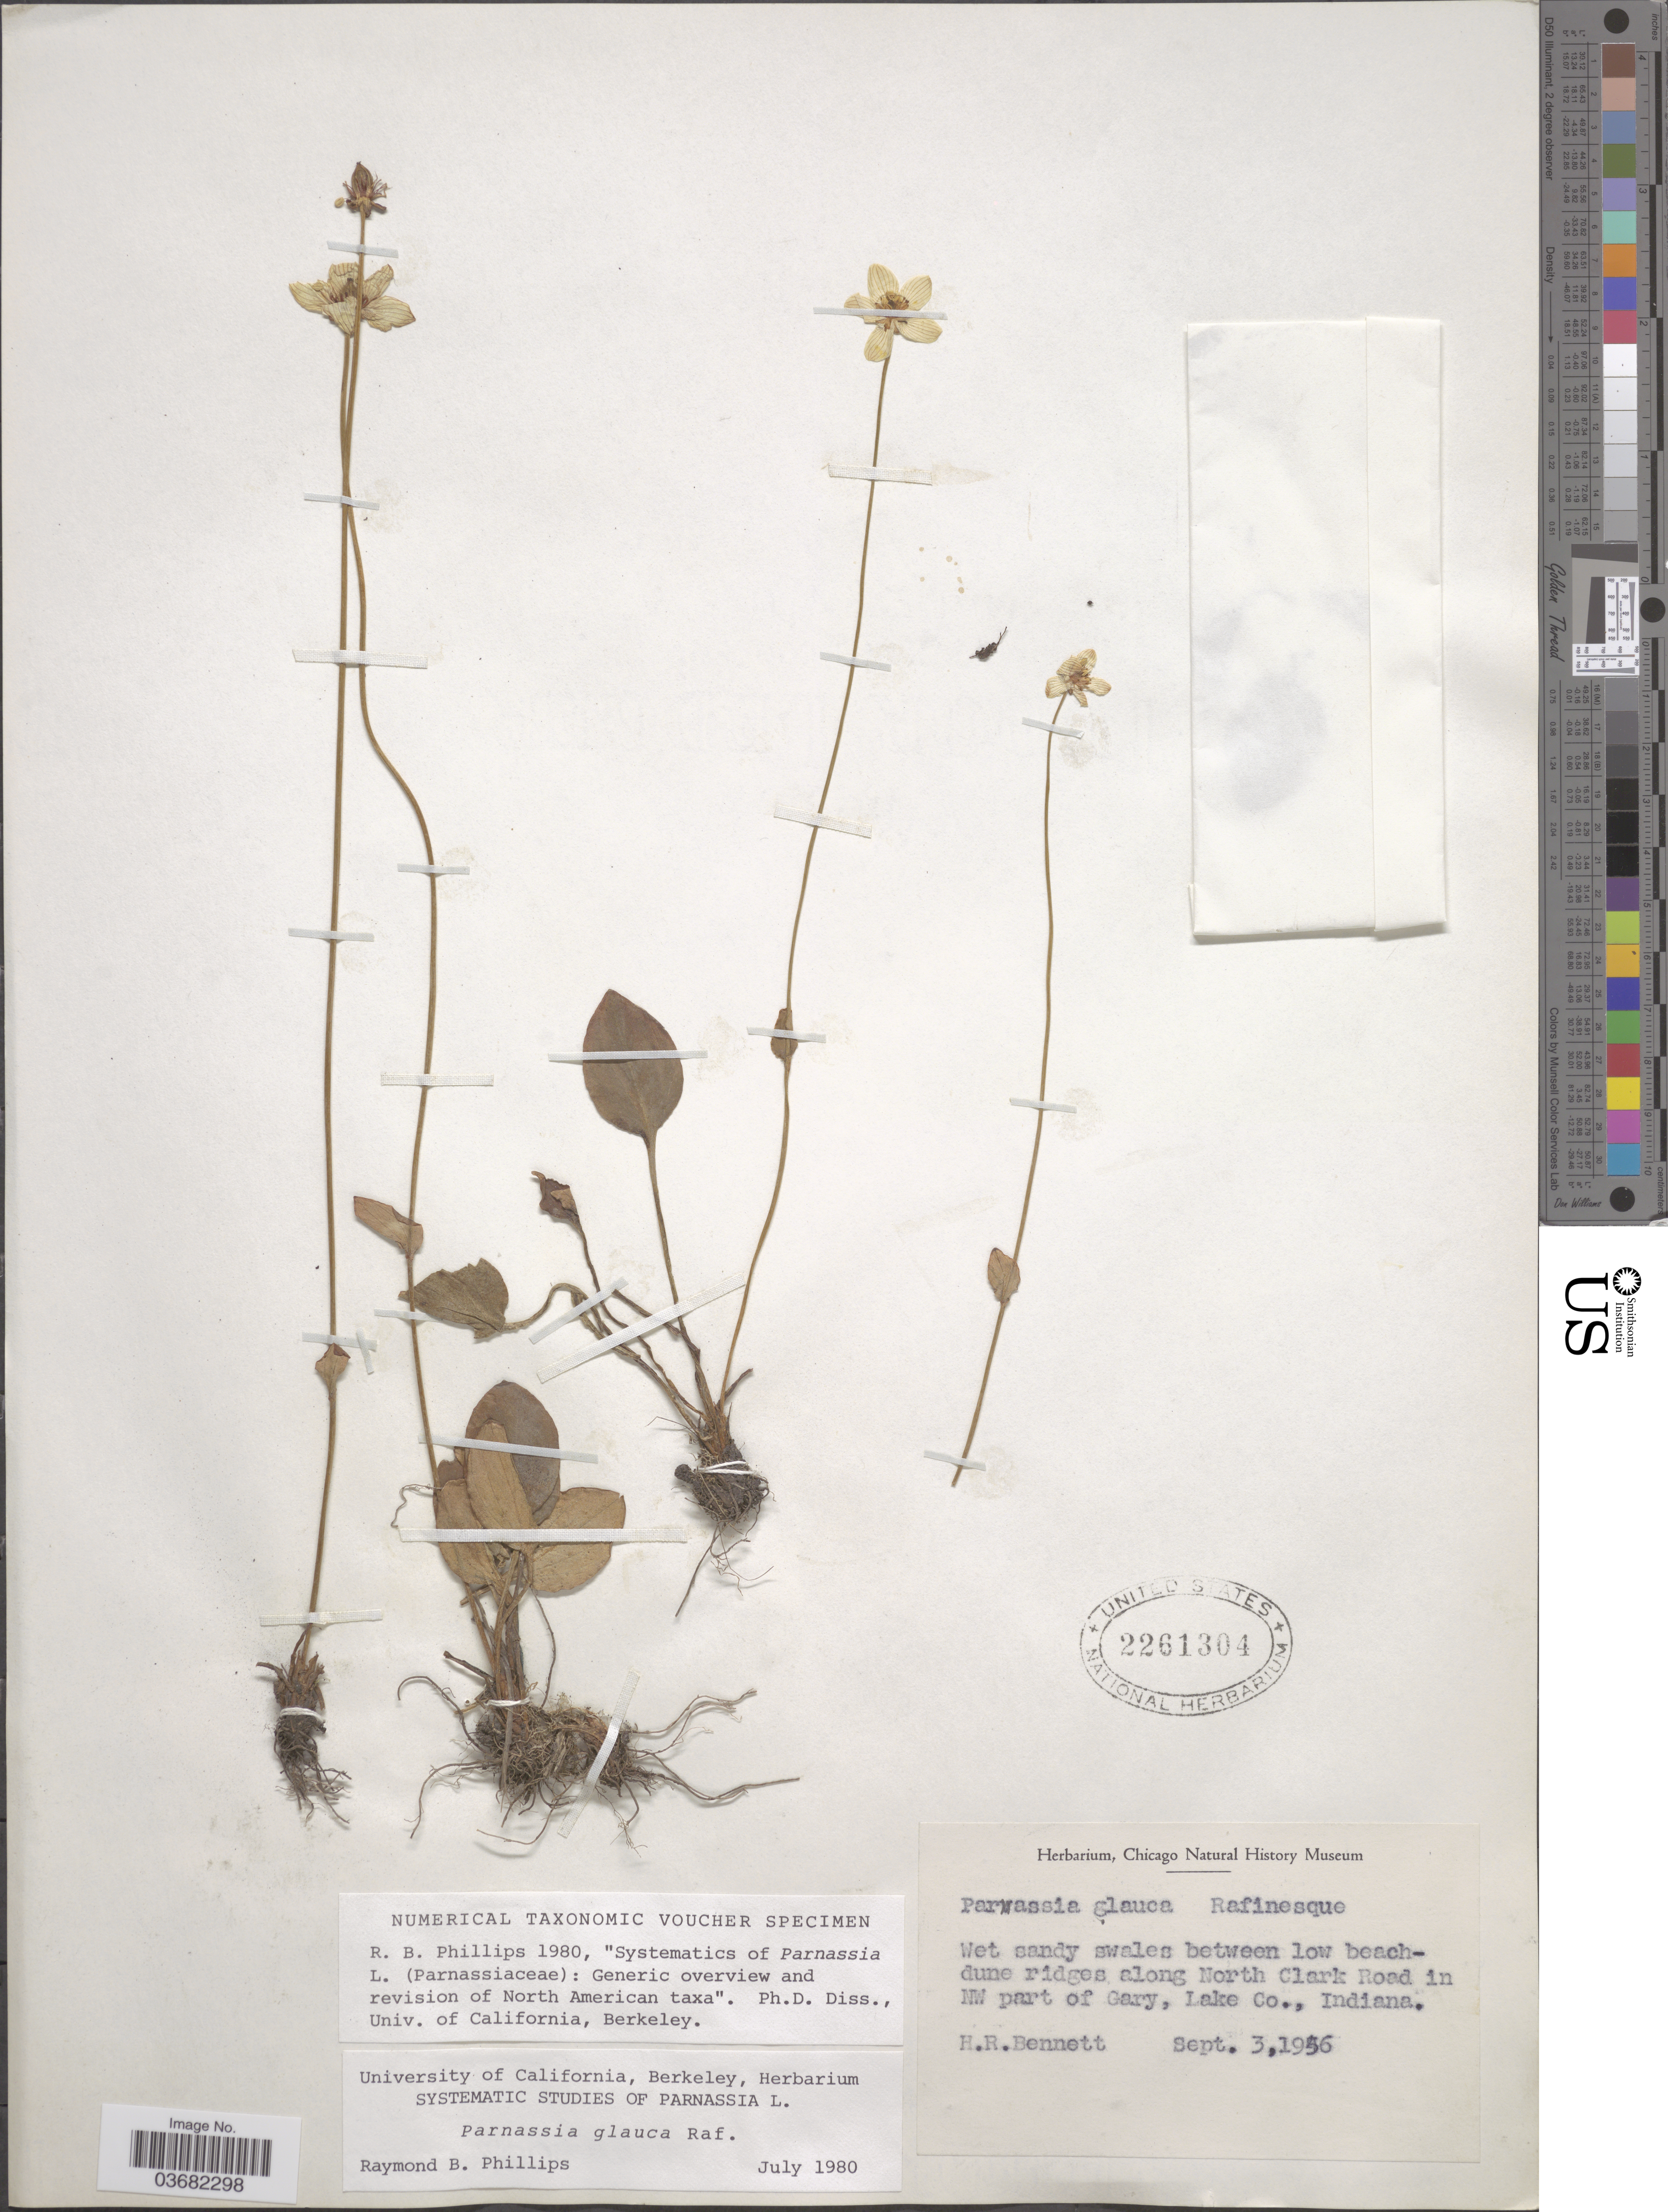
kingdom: Plantae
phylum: Tracheophyta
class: Magnoliopsida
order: Celastrales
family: Parnassiaceae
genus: Parnassia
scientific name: Parnassia glauca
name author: Raf.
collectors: H. R. Bennett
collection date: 1956-09-03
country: United States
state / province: Indiana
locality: Wet sandy swales between low beach-dune ridges along North Clark Road in NW part of Gary, Lake Co.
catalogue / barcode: US 2261304